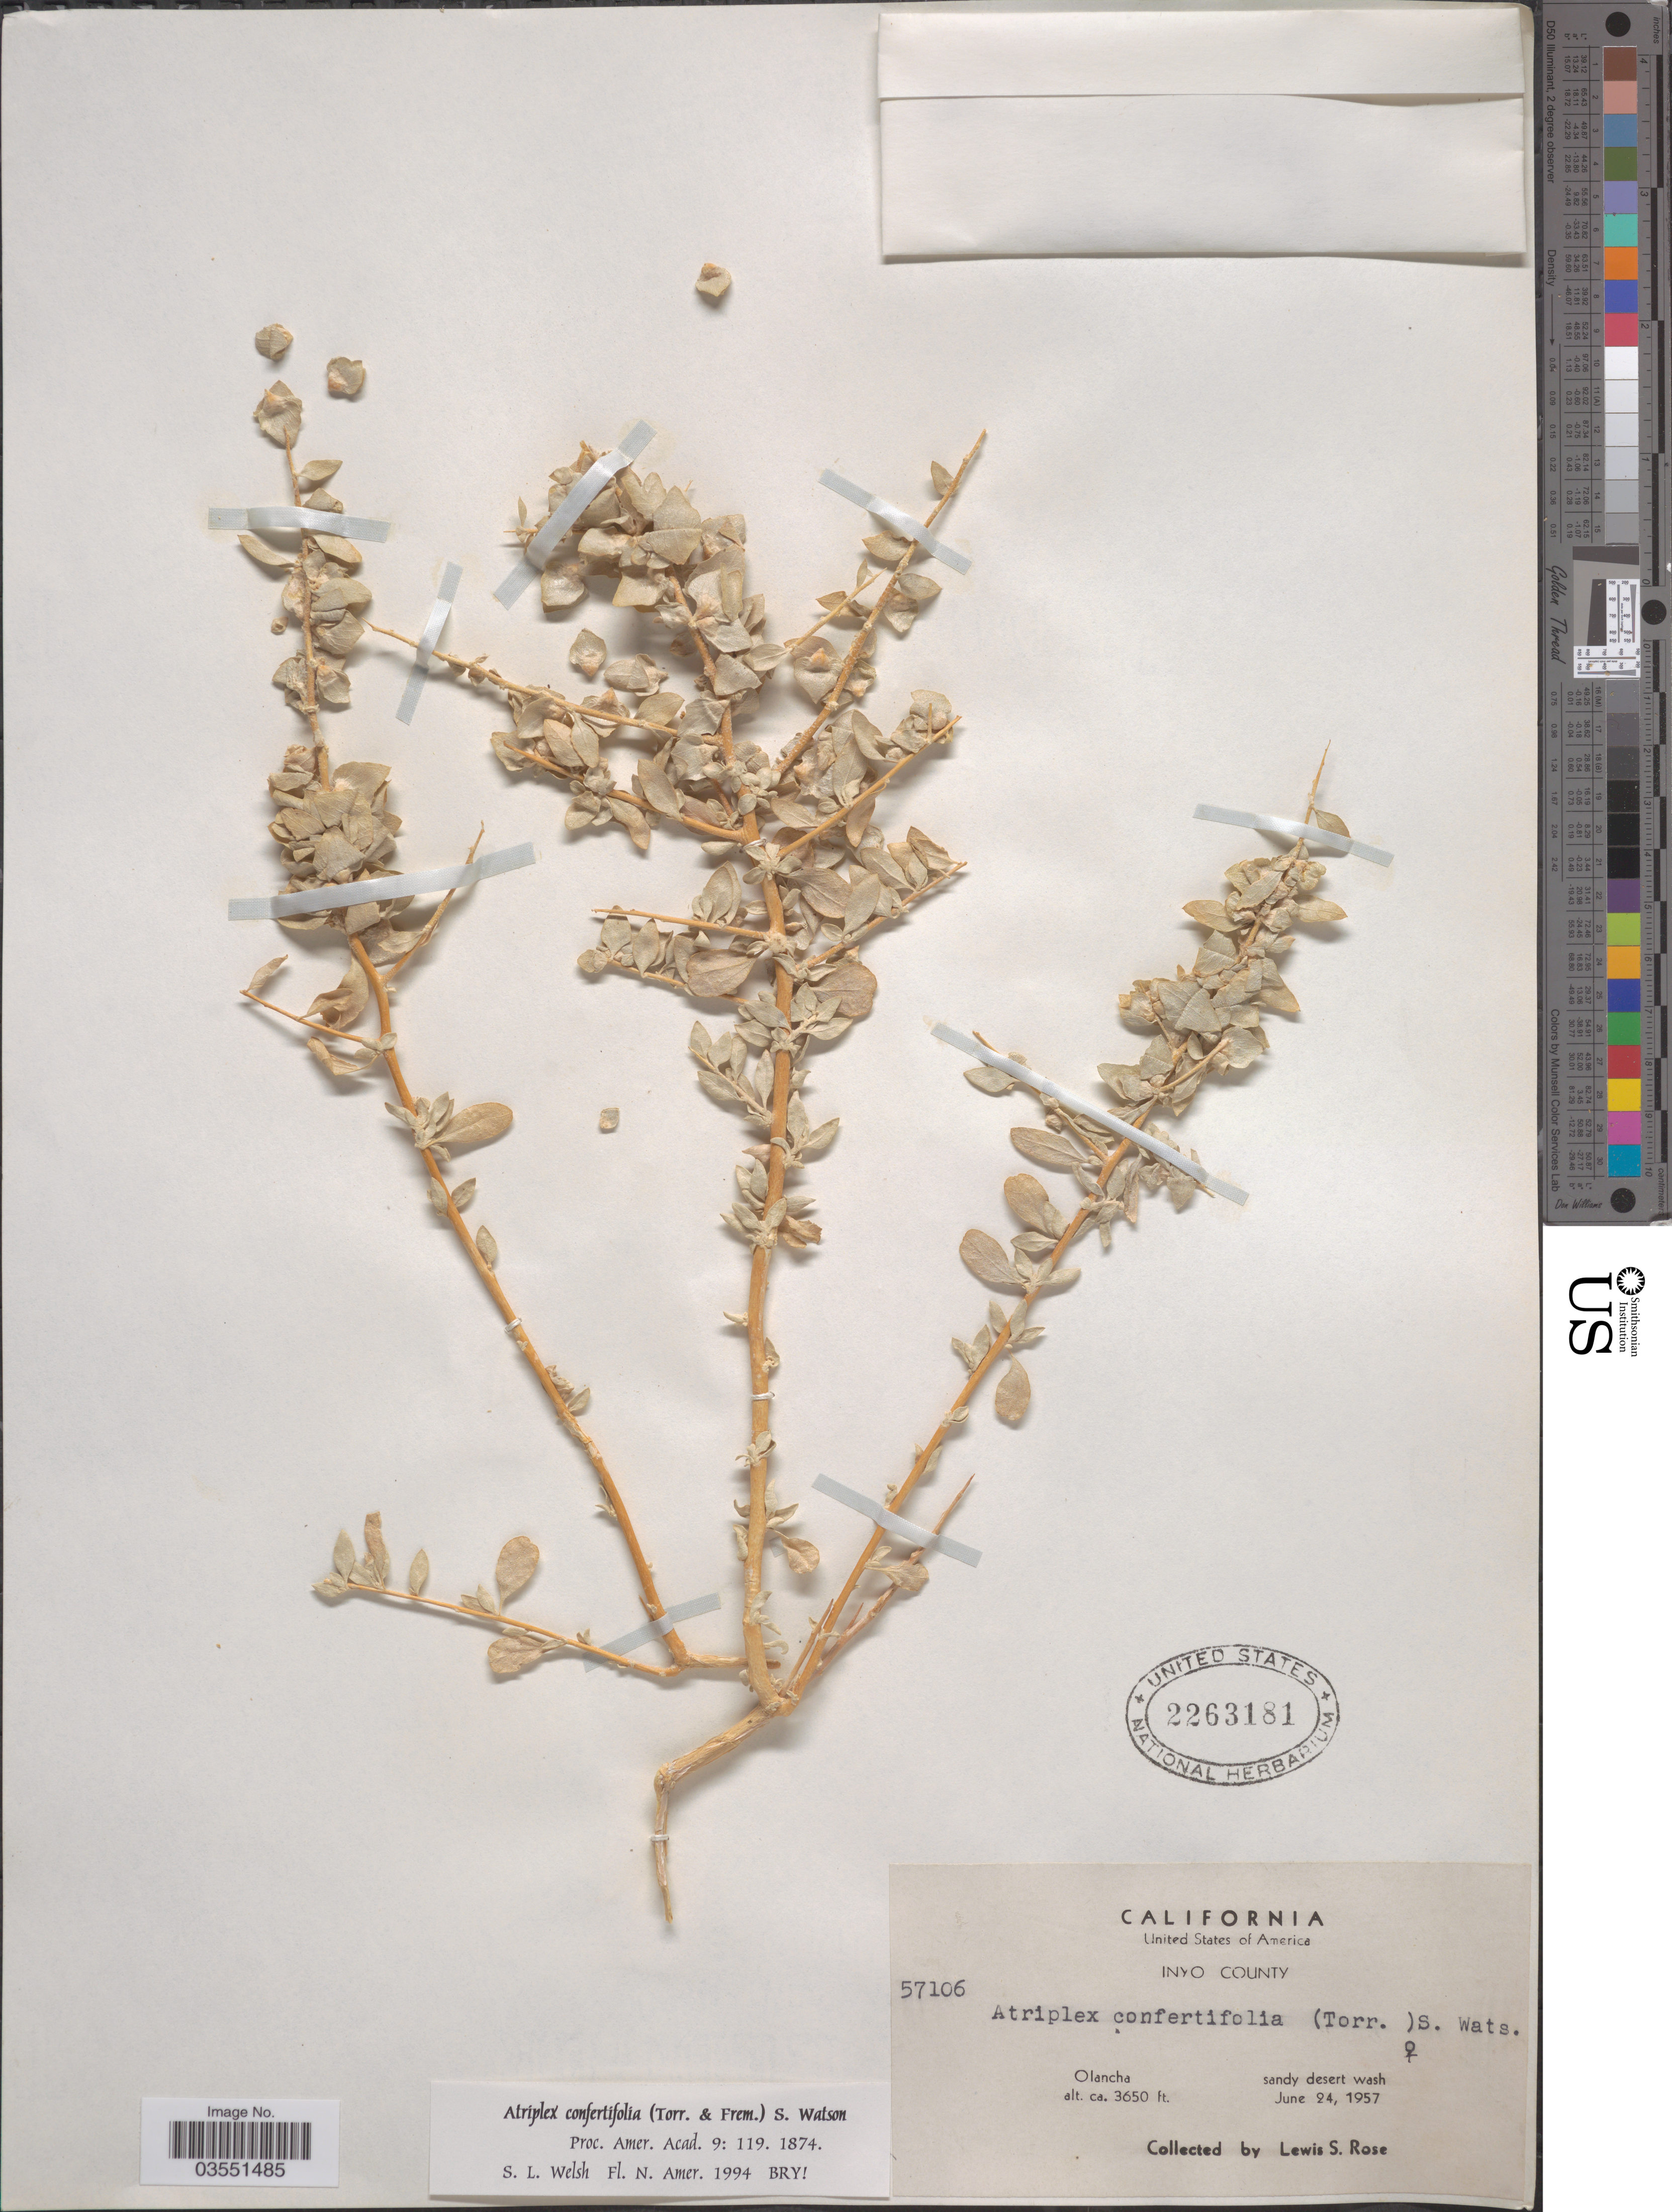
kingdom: Plantae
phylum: Tracheophyta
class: Magnoliopsida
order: Caryophyllales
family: Amaranthaceae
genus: Atriplex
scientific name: Atriplex confertifolia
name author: (Torr. & Frém.) S. Watson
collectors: L. S. Rose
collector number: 57106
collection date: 1957-06-24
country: United States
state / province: California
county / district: Inyo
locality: Inyo County. Olancha.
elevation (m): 1113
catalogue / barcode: US 2263181